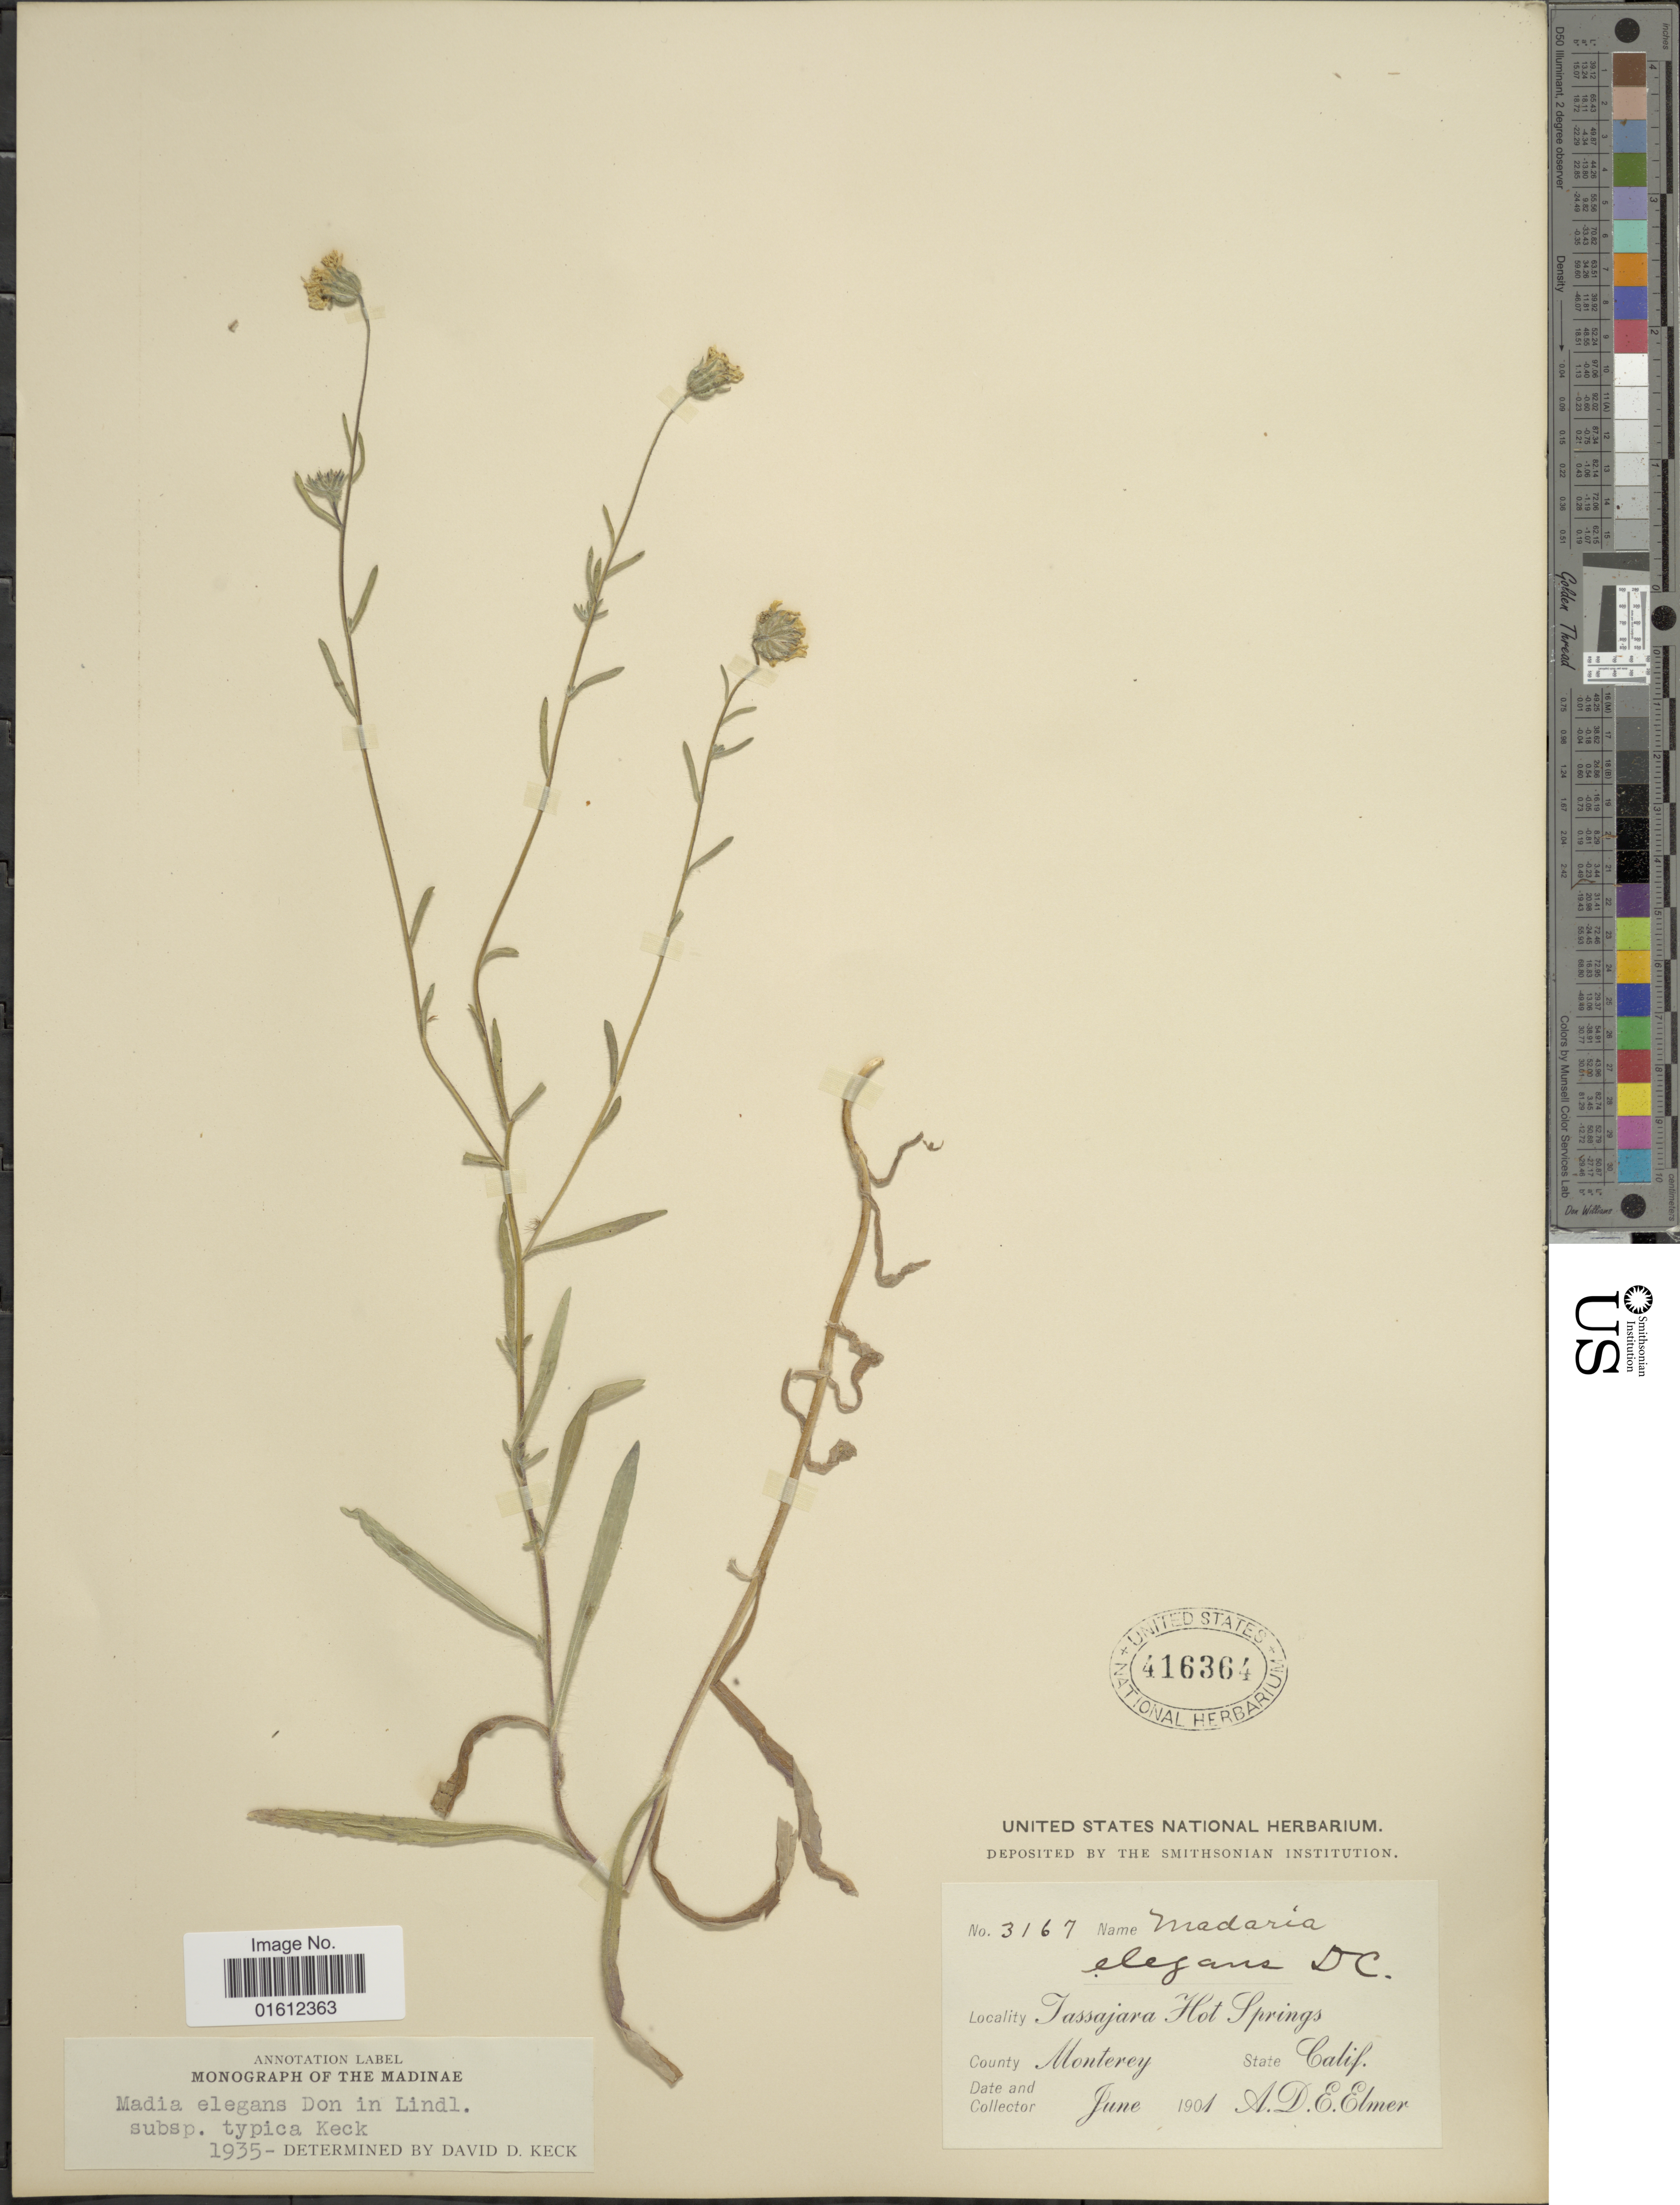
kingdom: Plantae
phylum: Tracheophyta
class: Magnoliopsida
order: Asterales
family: Asteraceae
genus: Madia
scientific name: Madia elegans subsp. elegans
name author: D. Don ex Lindl.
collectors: A. D. E. Elmer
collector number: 3167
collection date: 1901-06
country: United States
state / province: California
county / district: Monterey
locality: Tassajara Hot Springs. County Monterey.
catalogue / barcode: US 416364